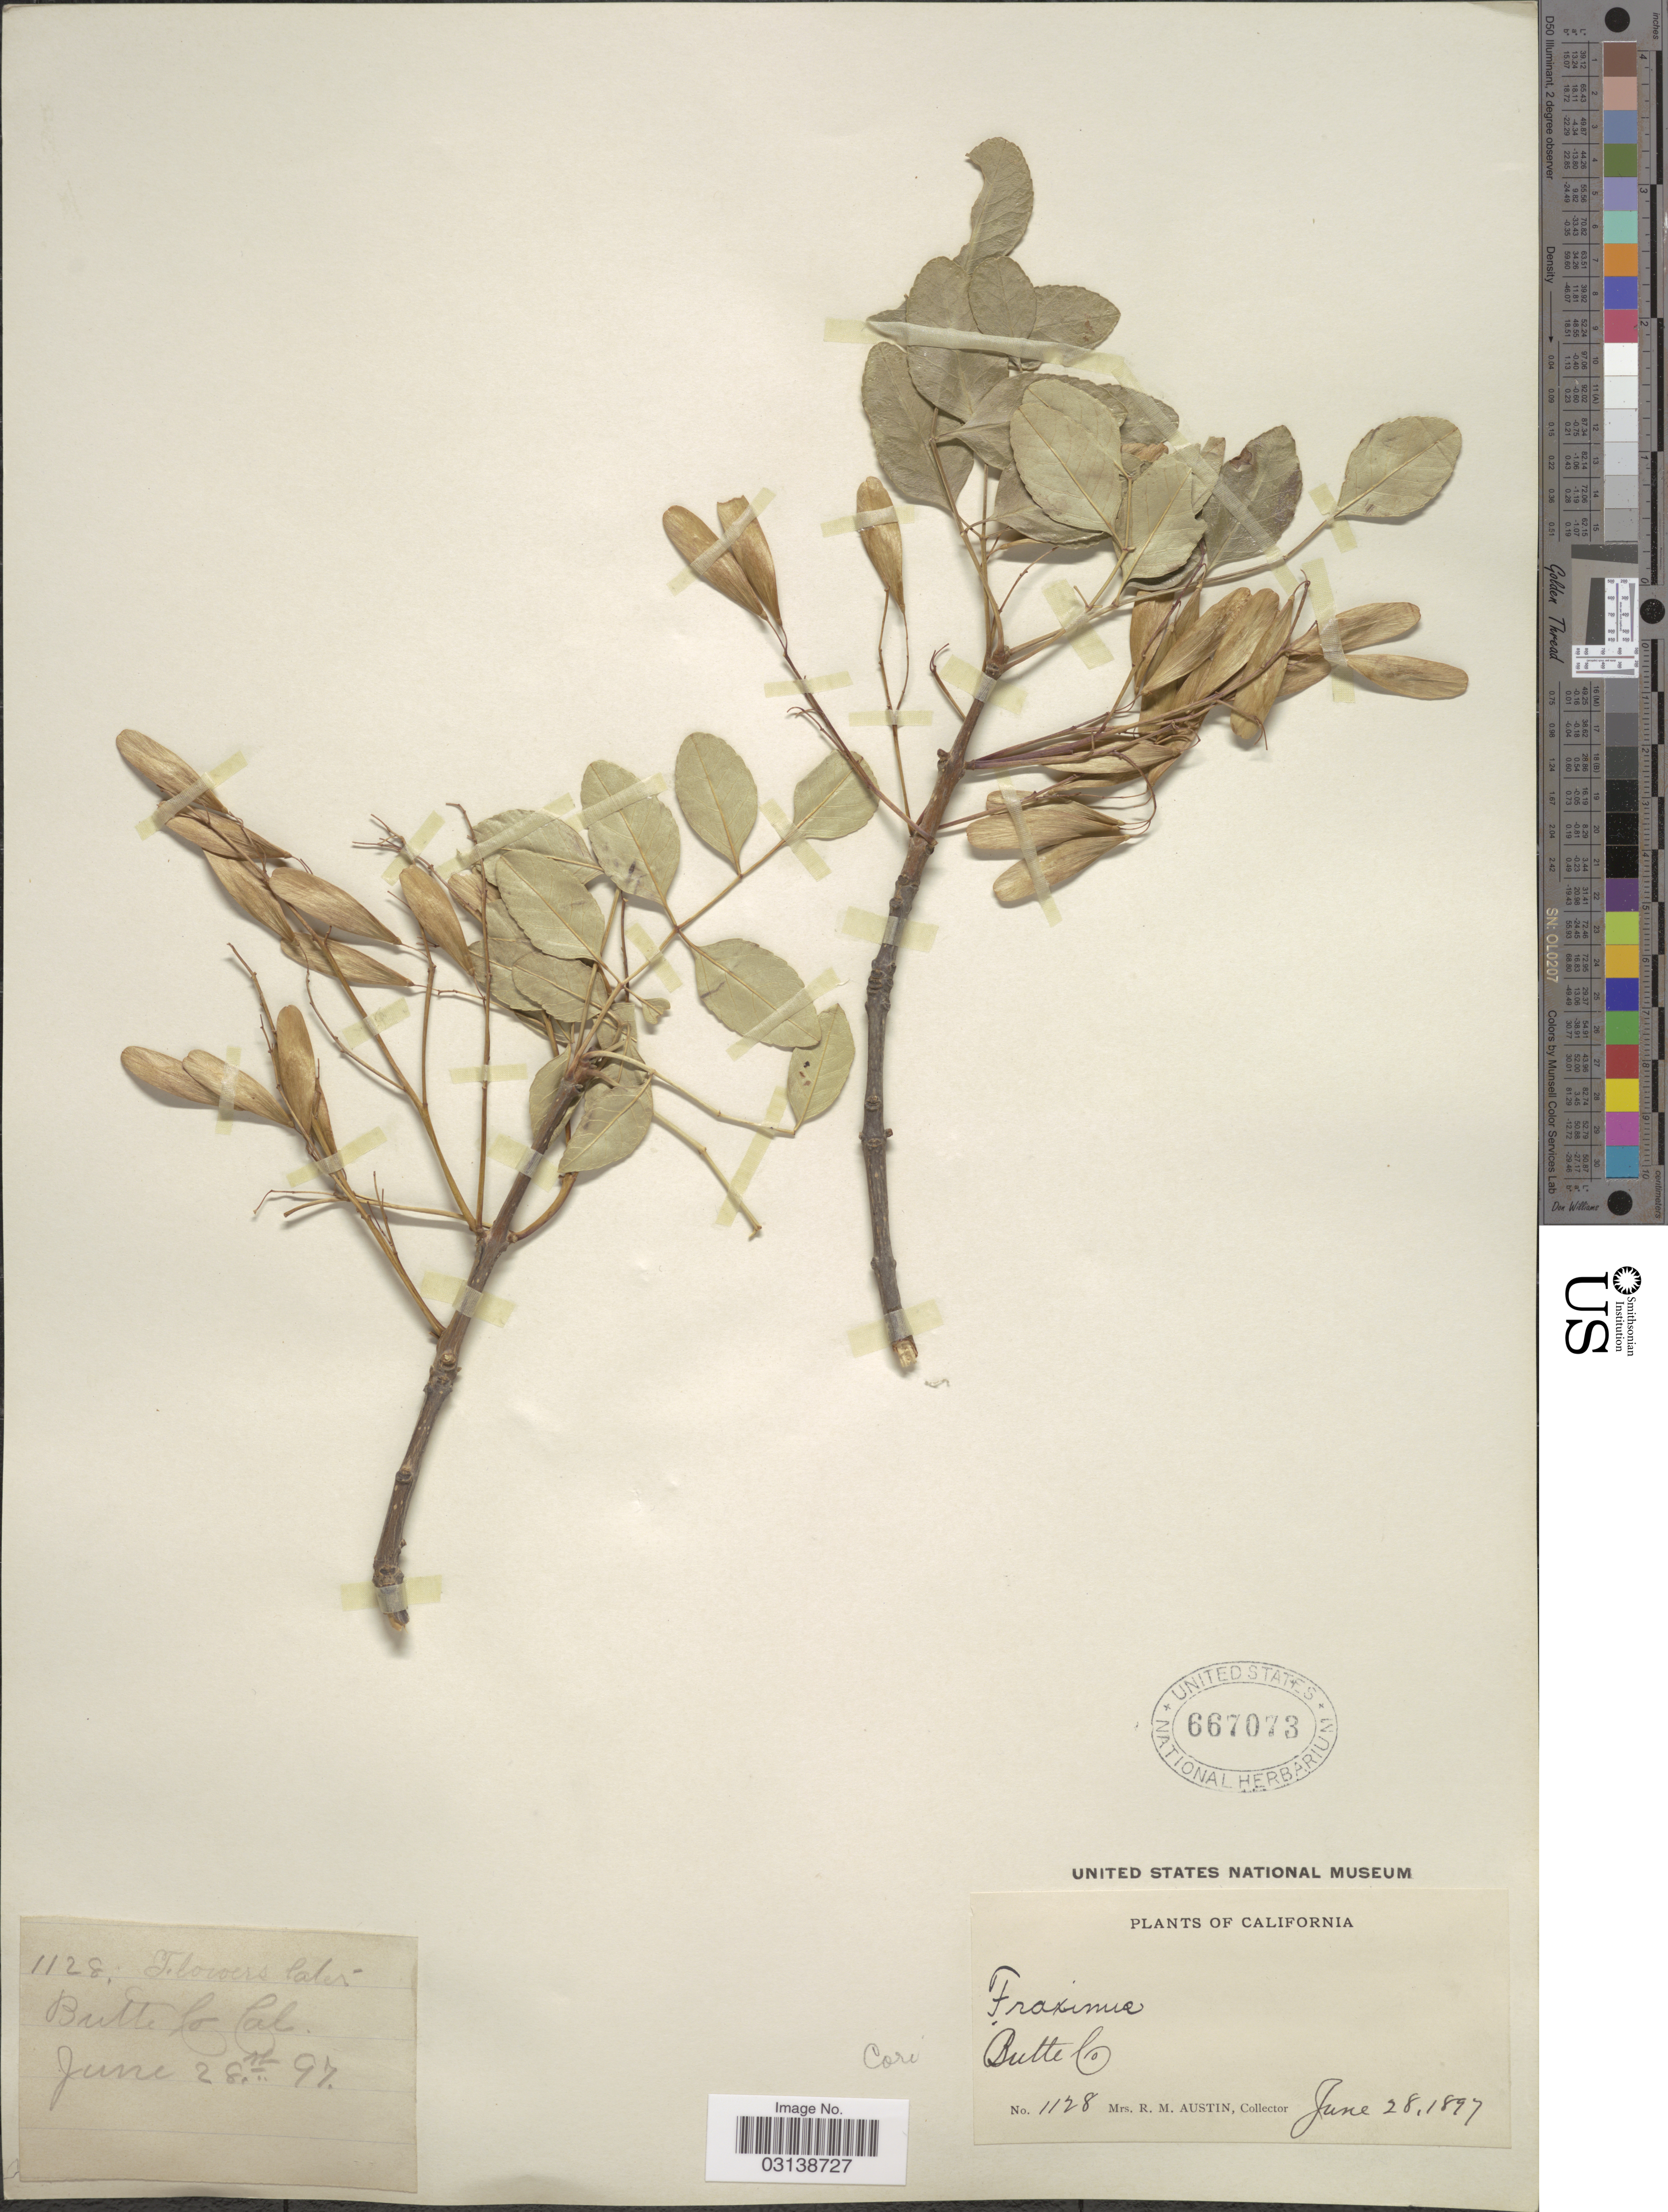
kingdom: Plantae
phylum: Tracheophyta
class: Magnoliopsida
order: Lamiales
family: Oleaceae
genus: Fraxinus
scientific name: Fraxinus dipetala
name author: Hook. & Arn.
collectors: R. Austin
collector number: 1128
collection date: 1897-06-28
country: United States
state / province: California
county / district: Butte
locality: Butte Co.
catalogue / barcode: US 667073